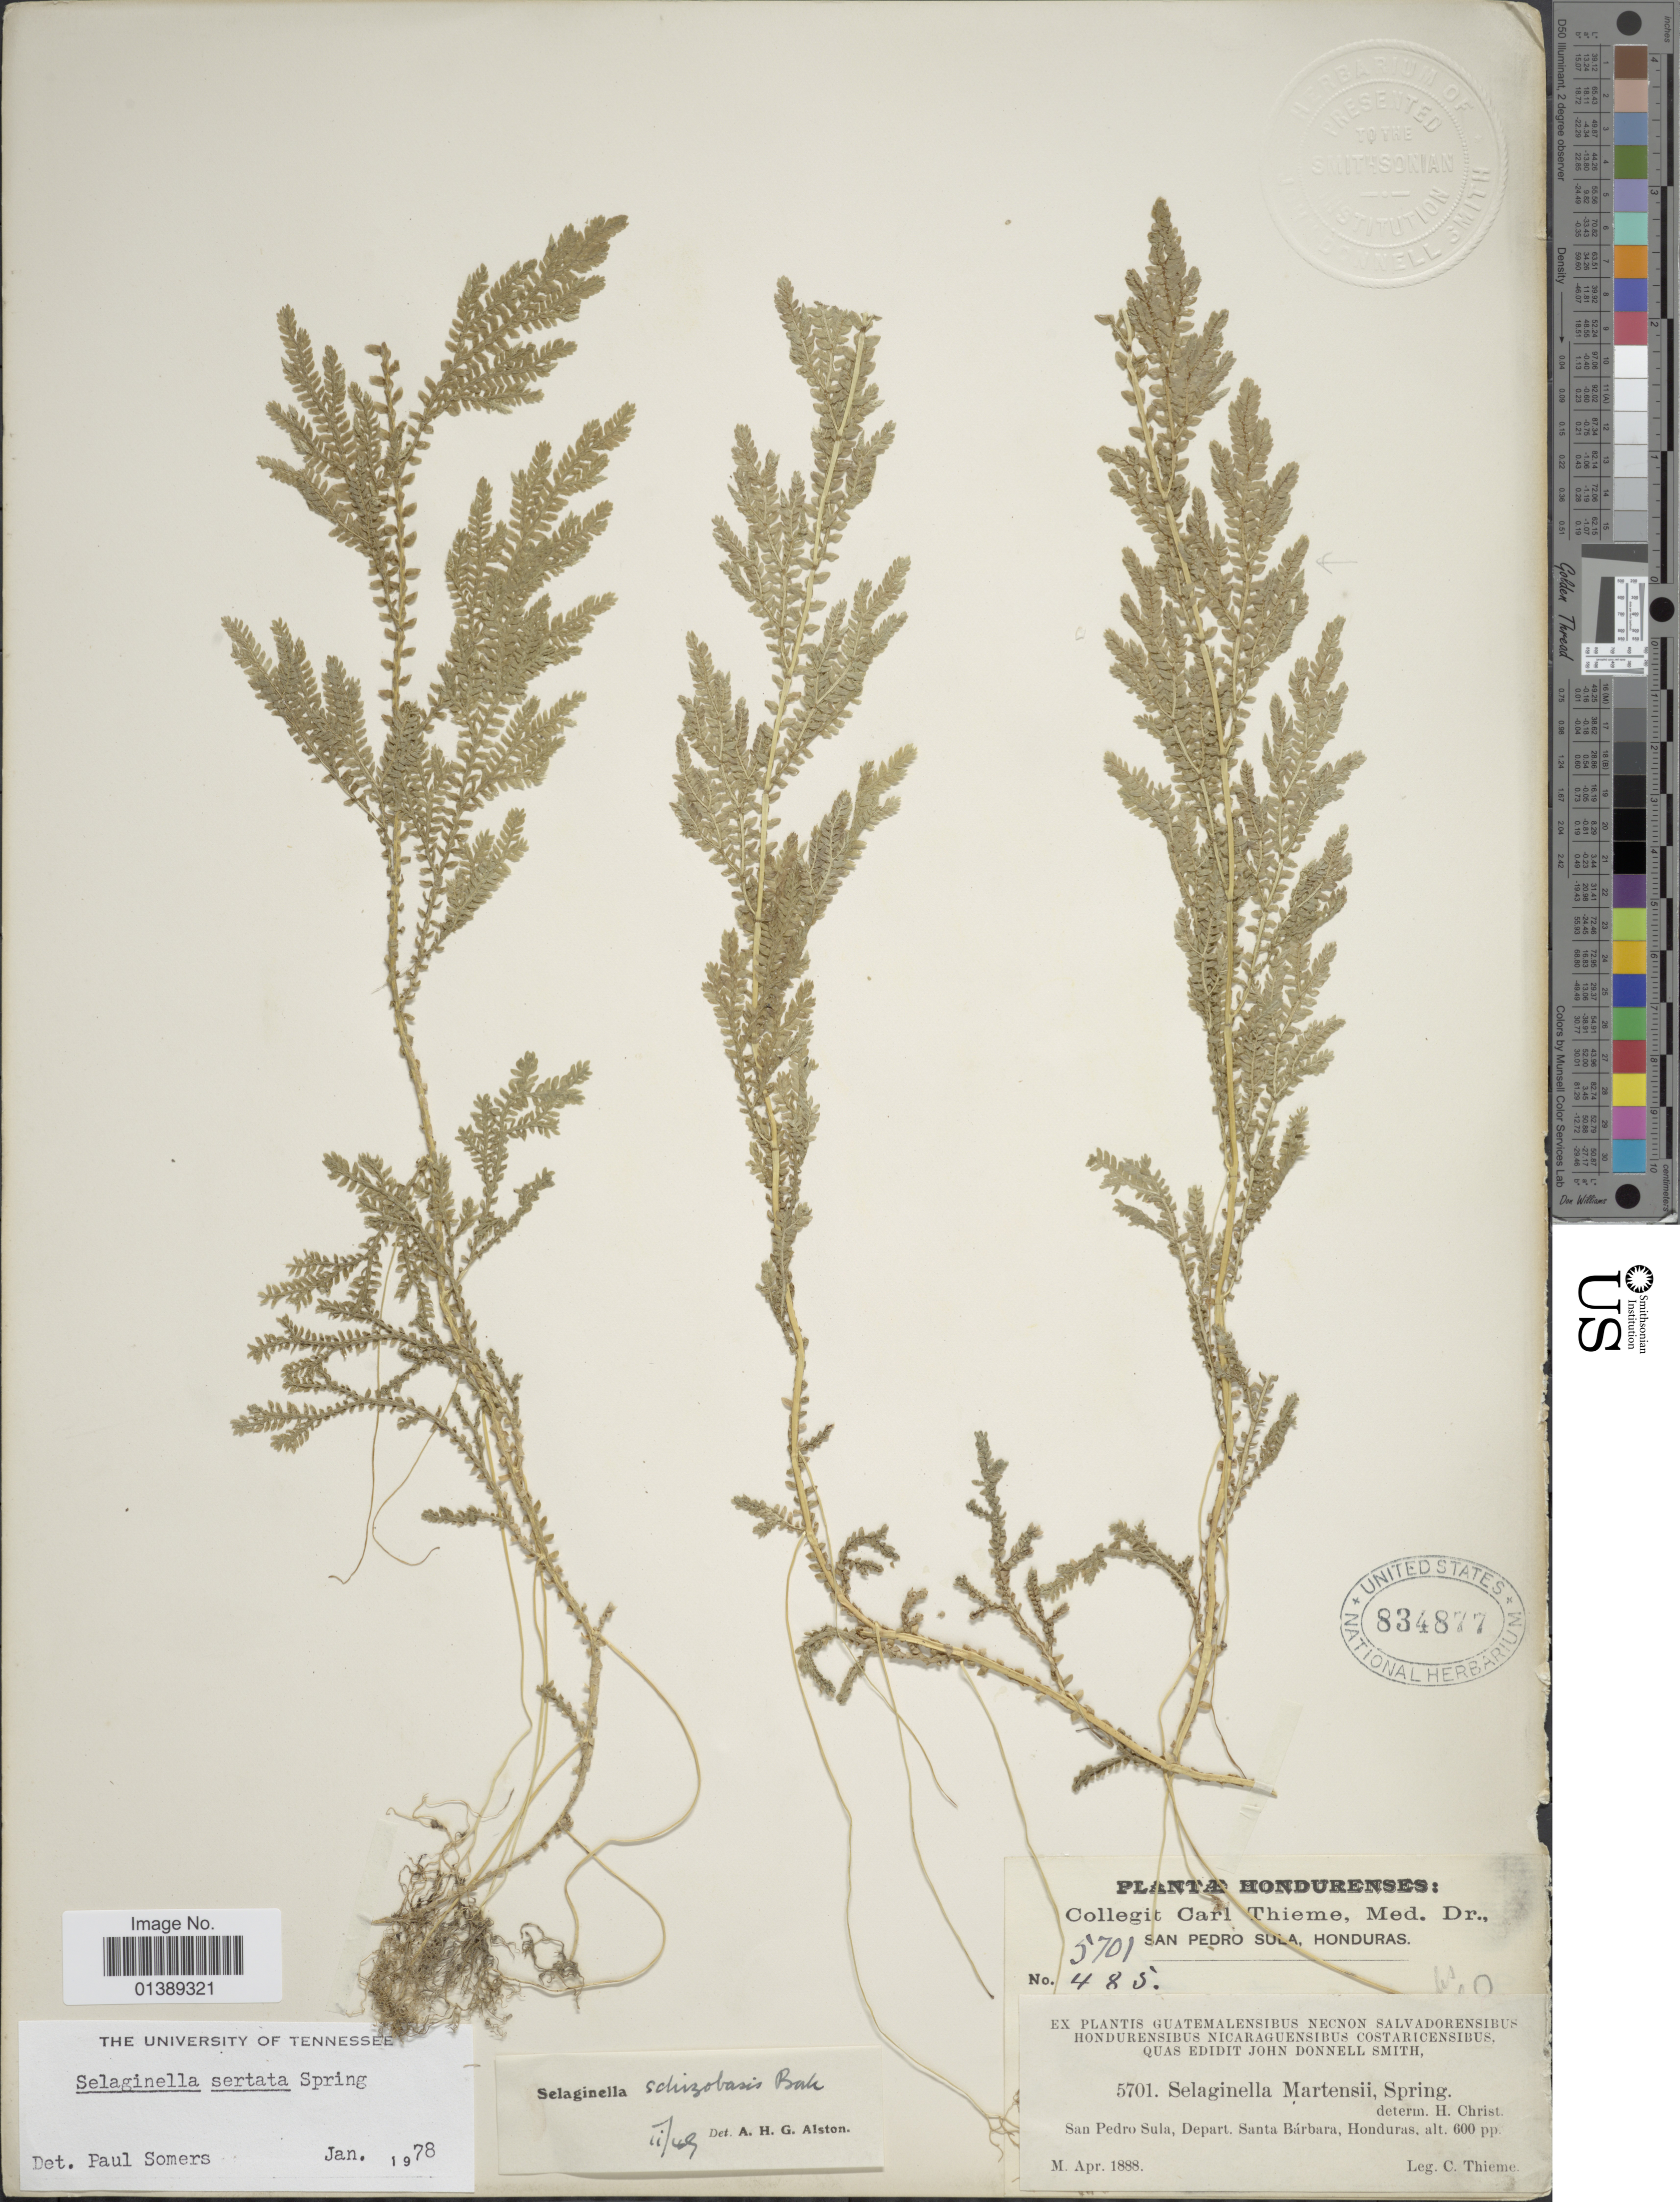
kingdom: Plantae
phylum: Tracheophyta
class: Lycopodiopsida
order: Selaginellales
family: Selaginellaceae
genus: Selaginella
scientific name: Selaginella sertata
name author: Spring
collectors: C. Thieme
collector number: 5701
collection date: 1888-04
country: Honduras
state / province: Santa Bárbara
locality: San Pedro Sula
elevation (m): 183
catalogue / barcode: US 834877